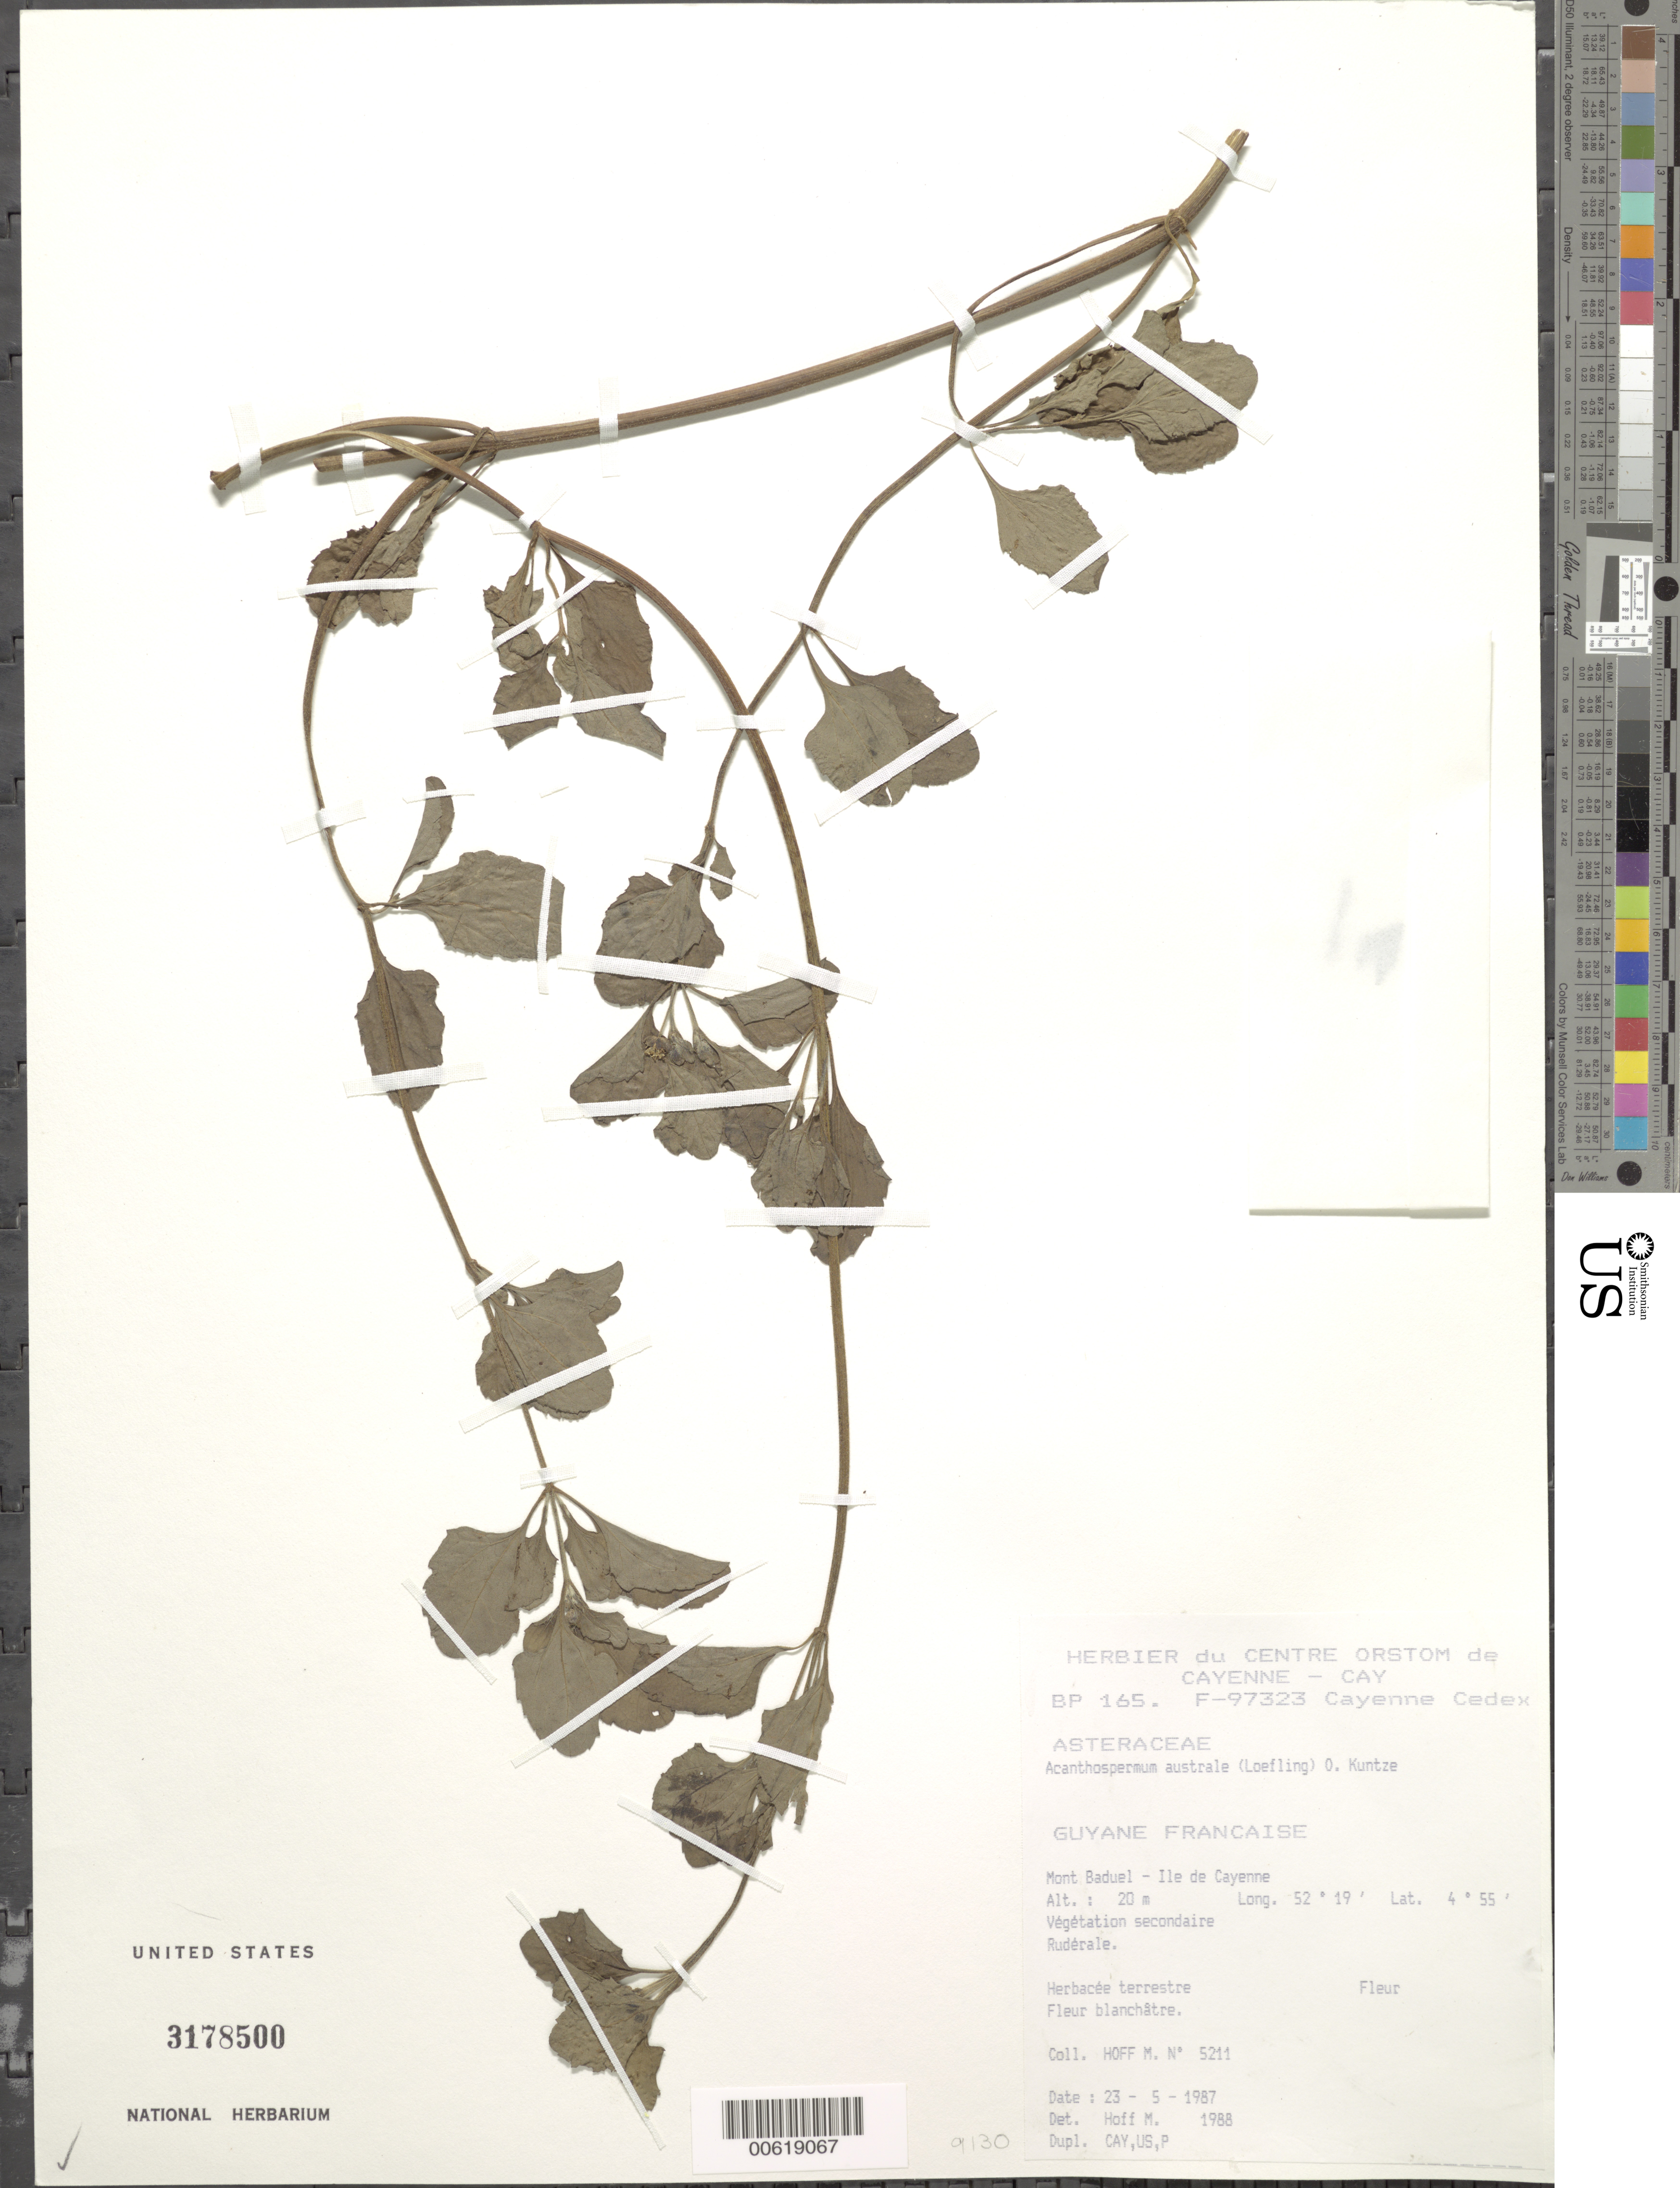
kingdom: Plantae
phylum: Tracheophyta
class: Magnoliopsida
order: Asterales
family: Asteraceae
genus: Acanthospermum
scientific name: Acanthospermum australe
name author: (Loefl.) Kuntze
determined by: Hoff, M.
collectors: M. Hoff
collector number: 5211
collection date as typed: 23-May-87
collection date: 1987-05-23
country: French Guiana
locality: Mont Baduel, Ile de Cayenne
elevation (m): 20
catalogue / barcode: US 3178500